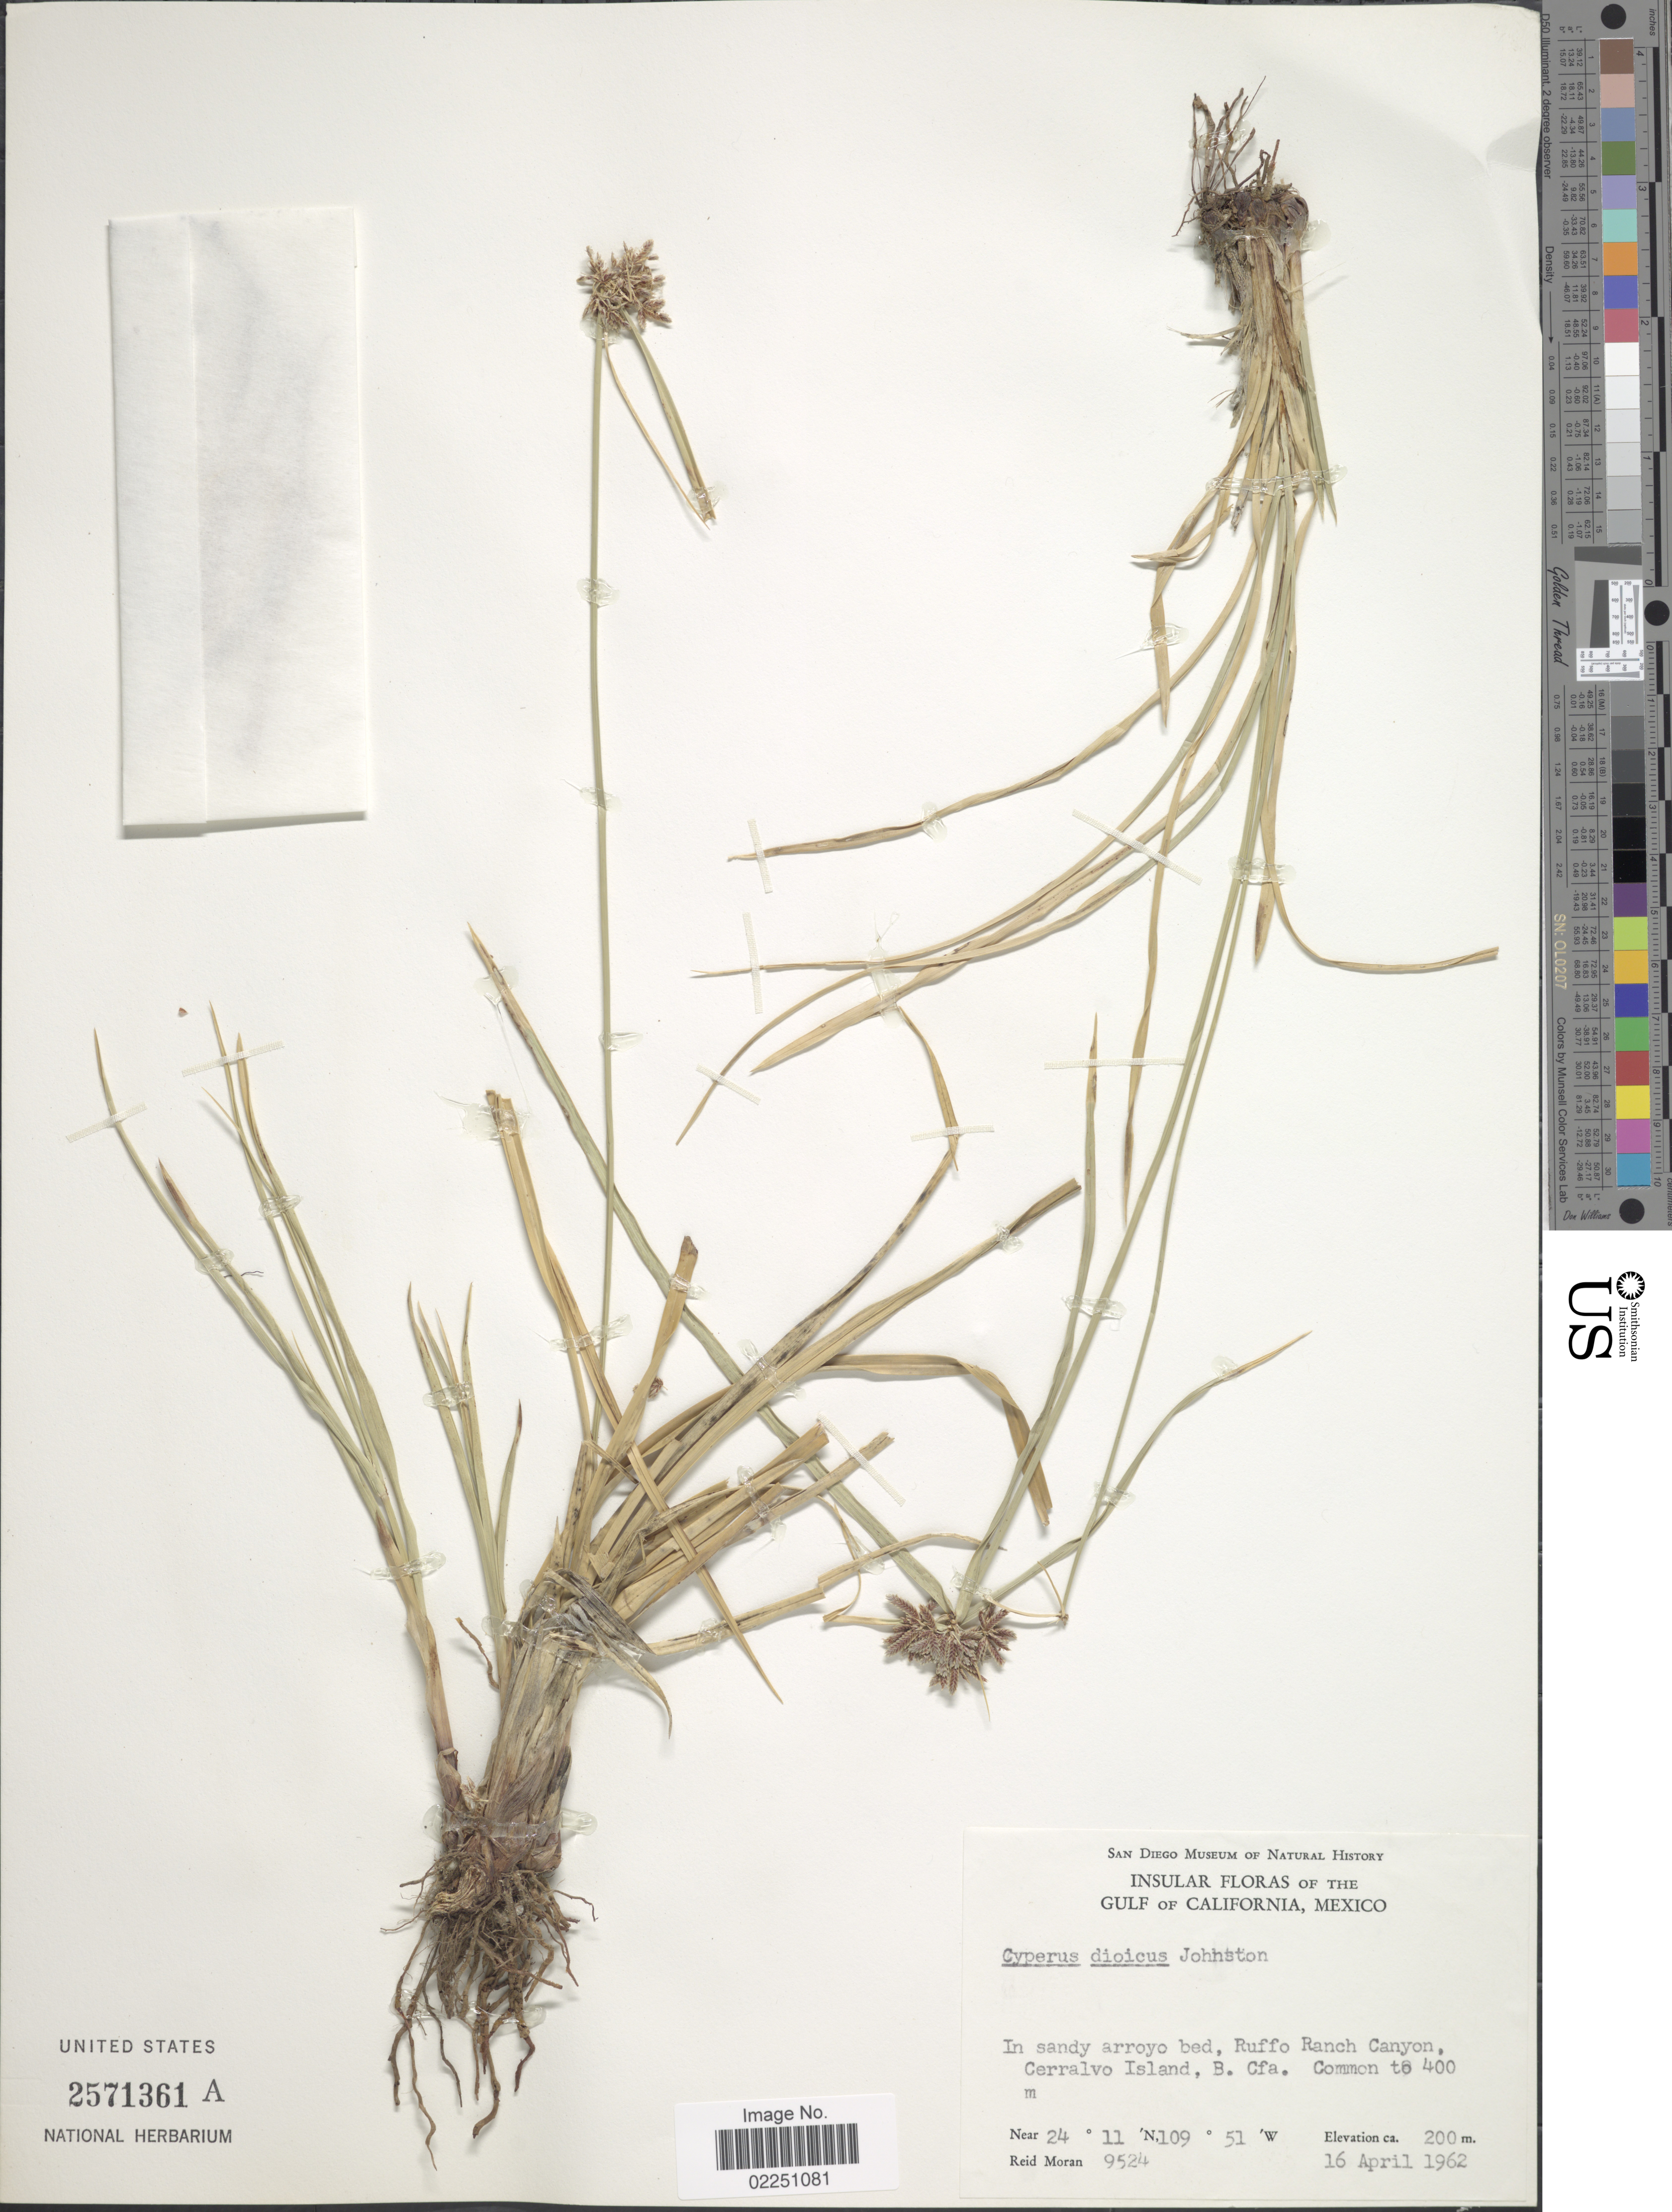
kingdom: Plantae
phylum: Tracheophyta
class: Liliopsida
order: Poales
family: Cyperaceae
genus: Cyperus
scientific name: Cyperus dioicus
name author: I.M. Johnst.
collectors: R. V. Moran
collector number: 9524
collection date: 1962-04-16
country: Mexico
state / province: Baja California Sur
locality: Gulf of California. Ruffo Ranch Canyon, Cerralvo Island, B. Cfa.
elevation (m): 200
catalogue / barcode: US 2571361A